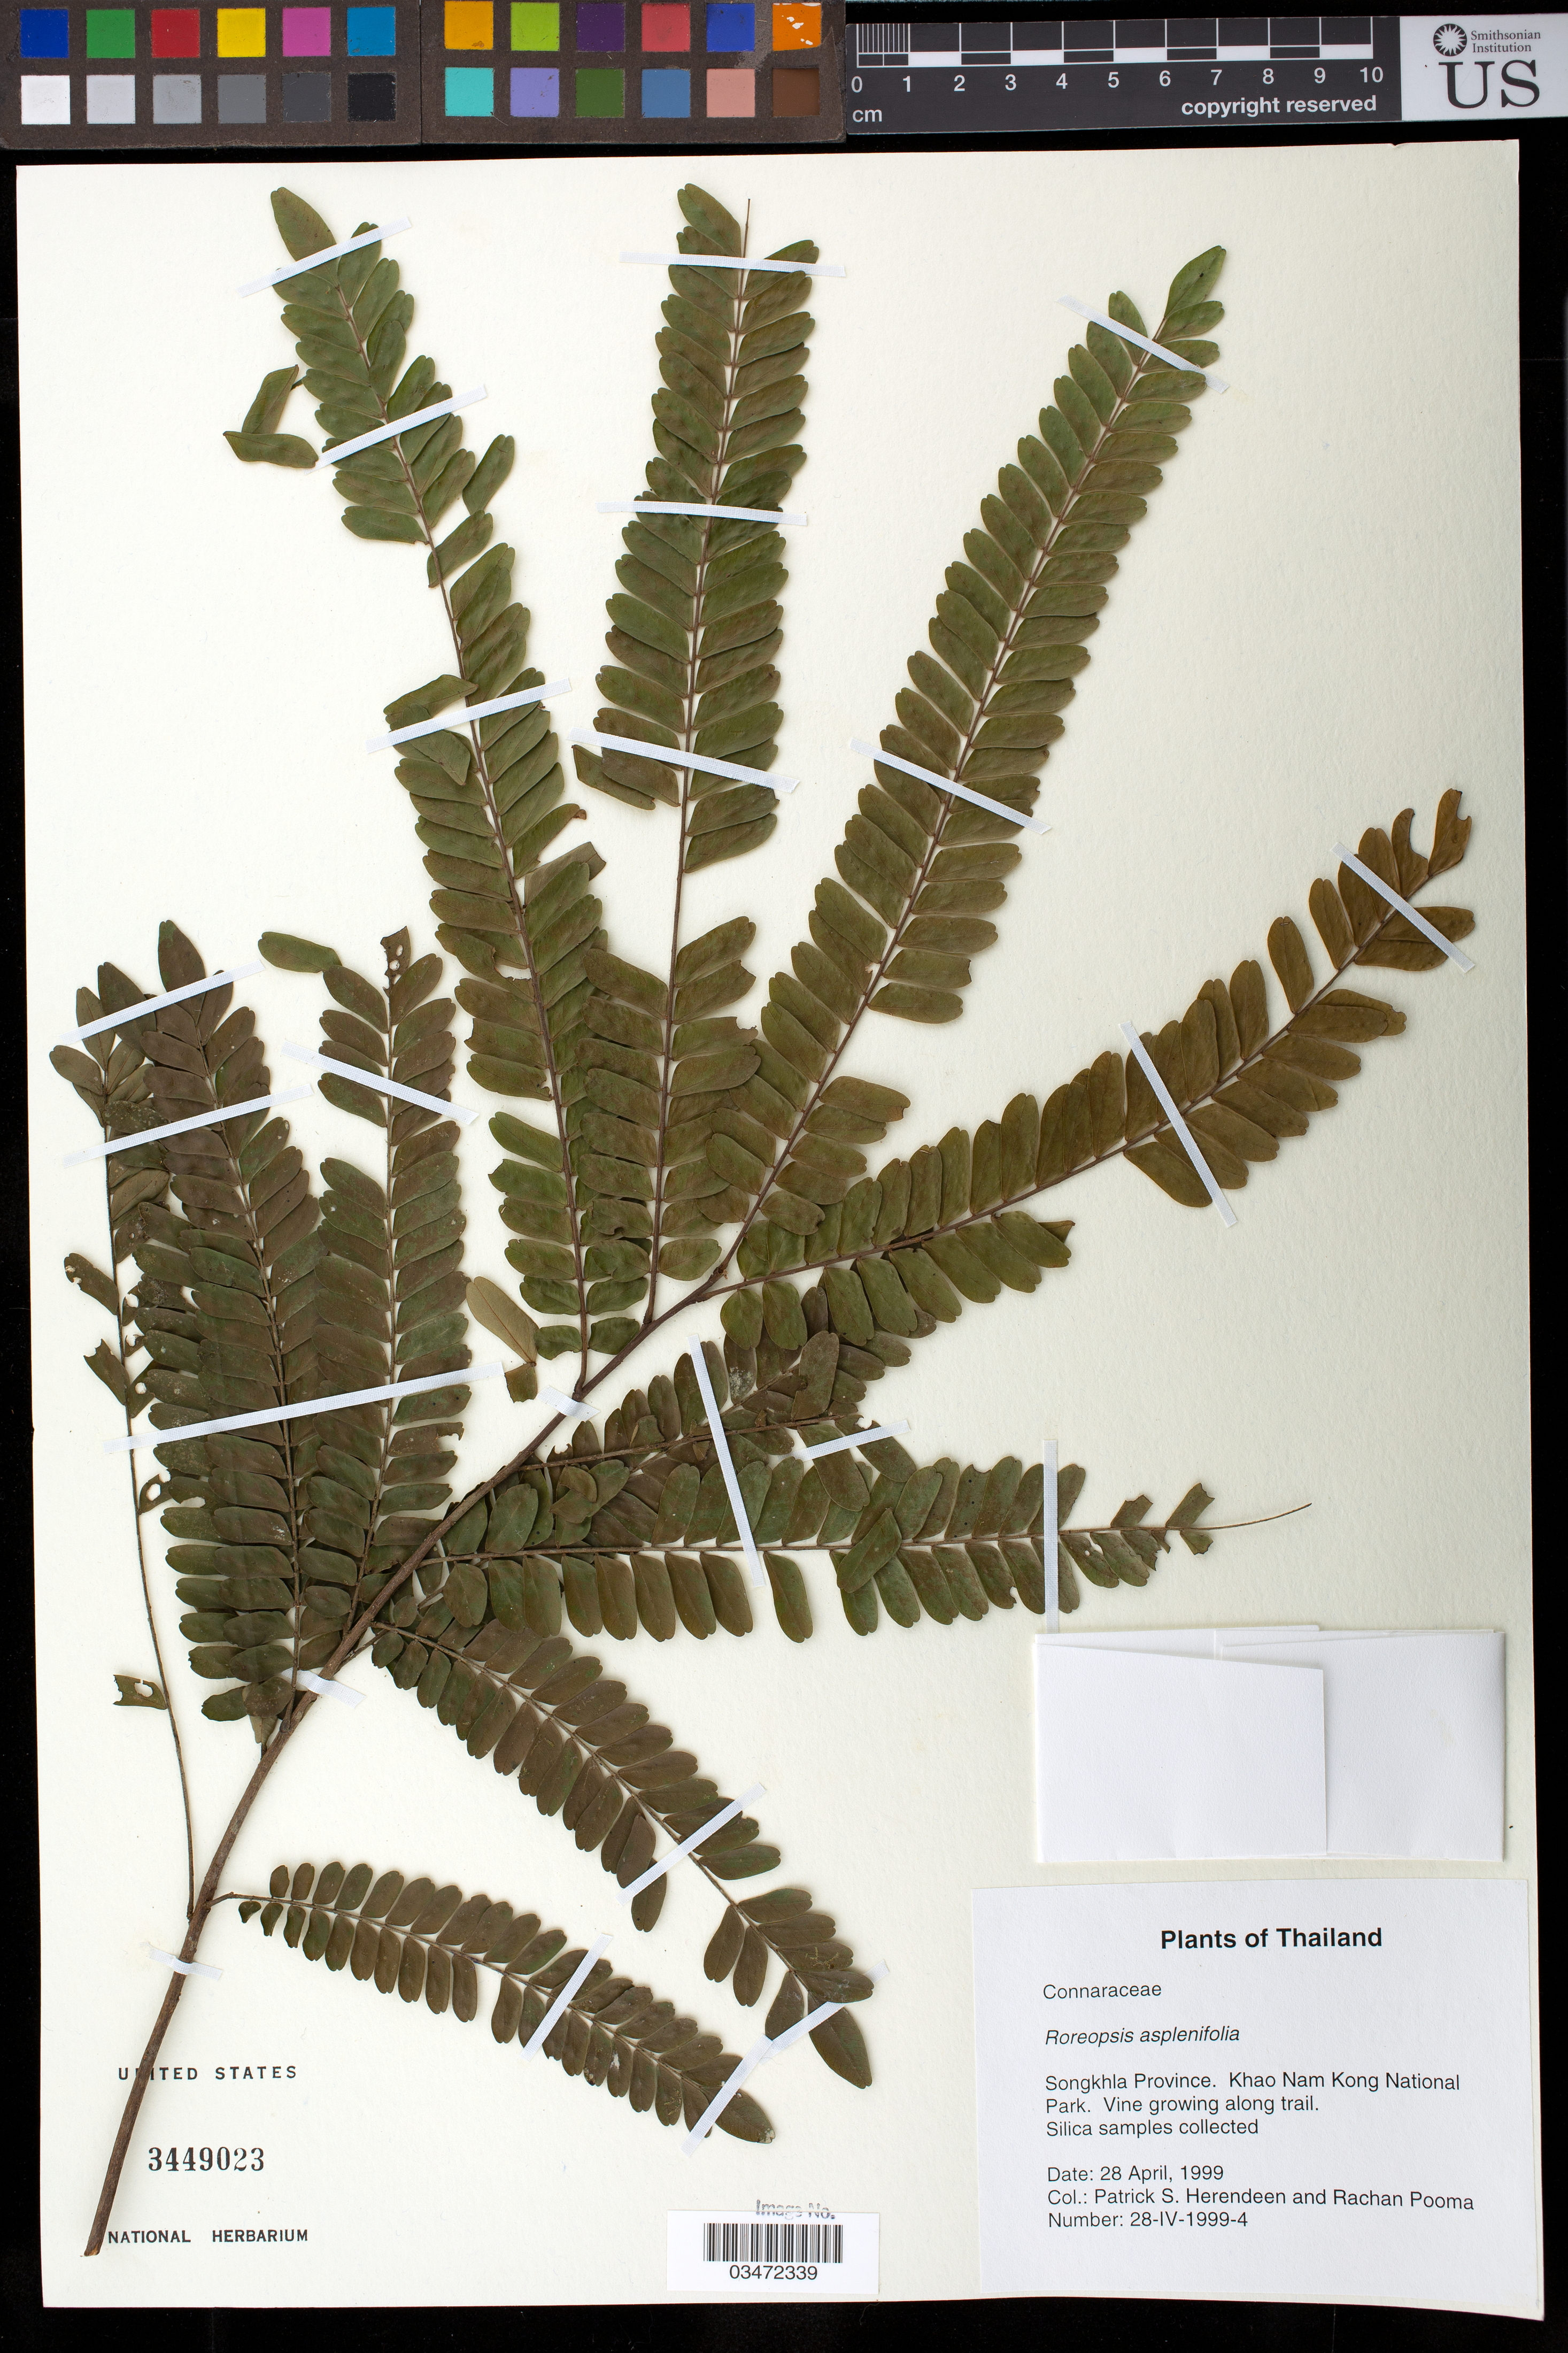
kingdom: Plantae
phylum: Tracheophyta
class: Magnoliopsida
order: Oxalidales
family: Connaraceae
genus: Rourea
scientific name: Rourea aspleniifolia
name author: (G. Schellenb.) Jongkind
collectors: P. S. Herendeen & R. Pooma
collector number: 28-IV-1999-4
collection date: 1999-04-28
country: Thailand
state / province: Songkhla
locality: Khao Nam Kong National Park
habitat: Growing along trail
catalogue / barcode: US 3449023